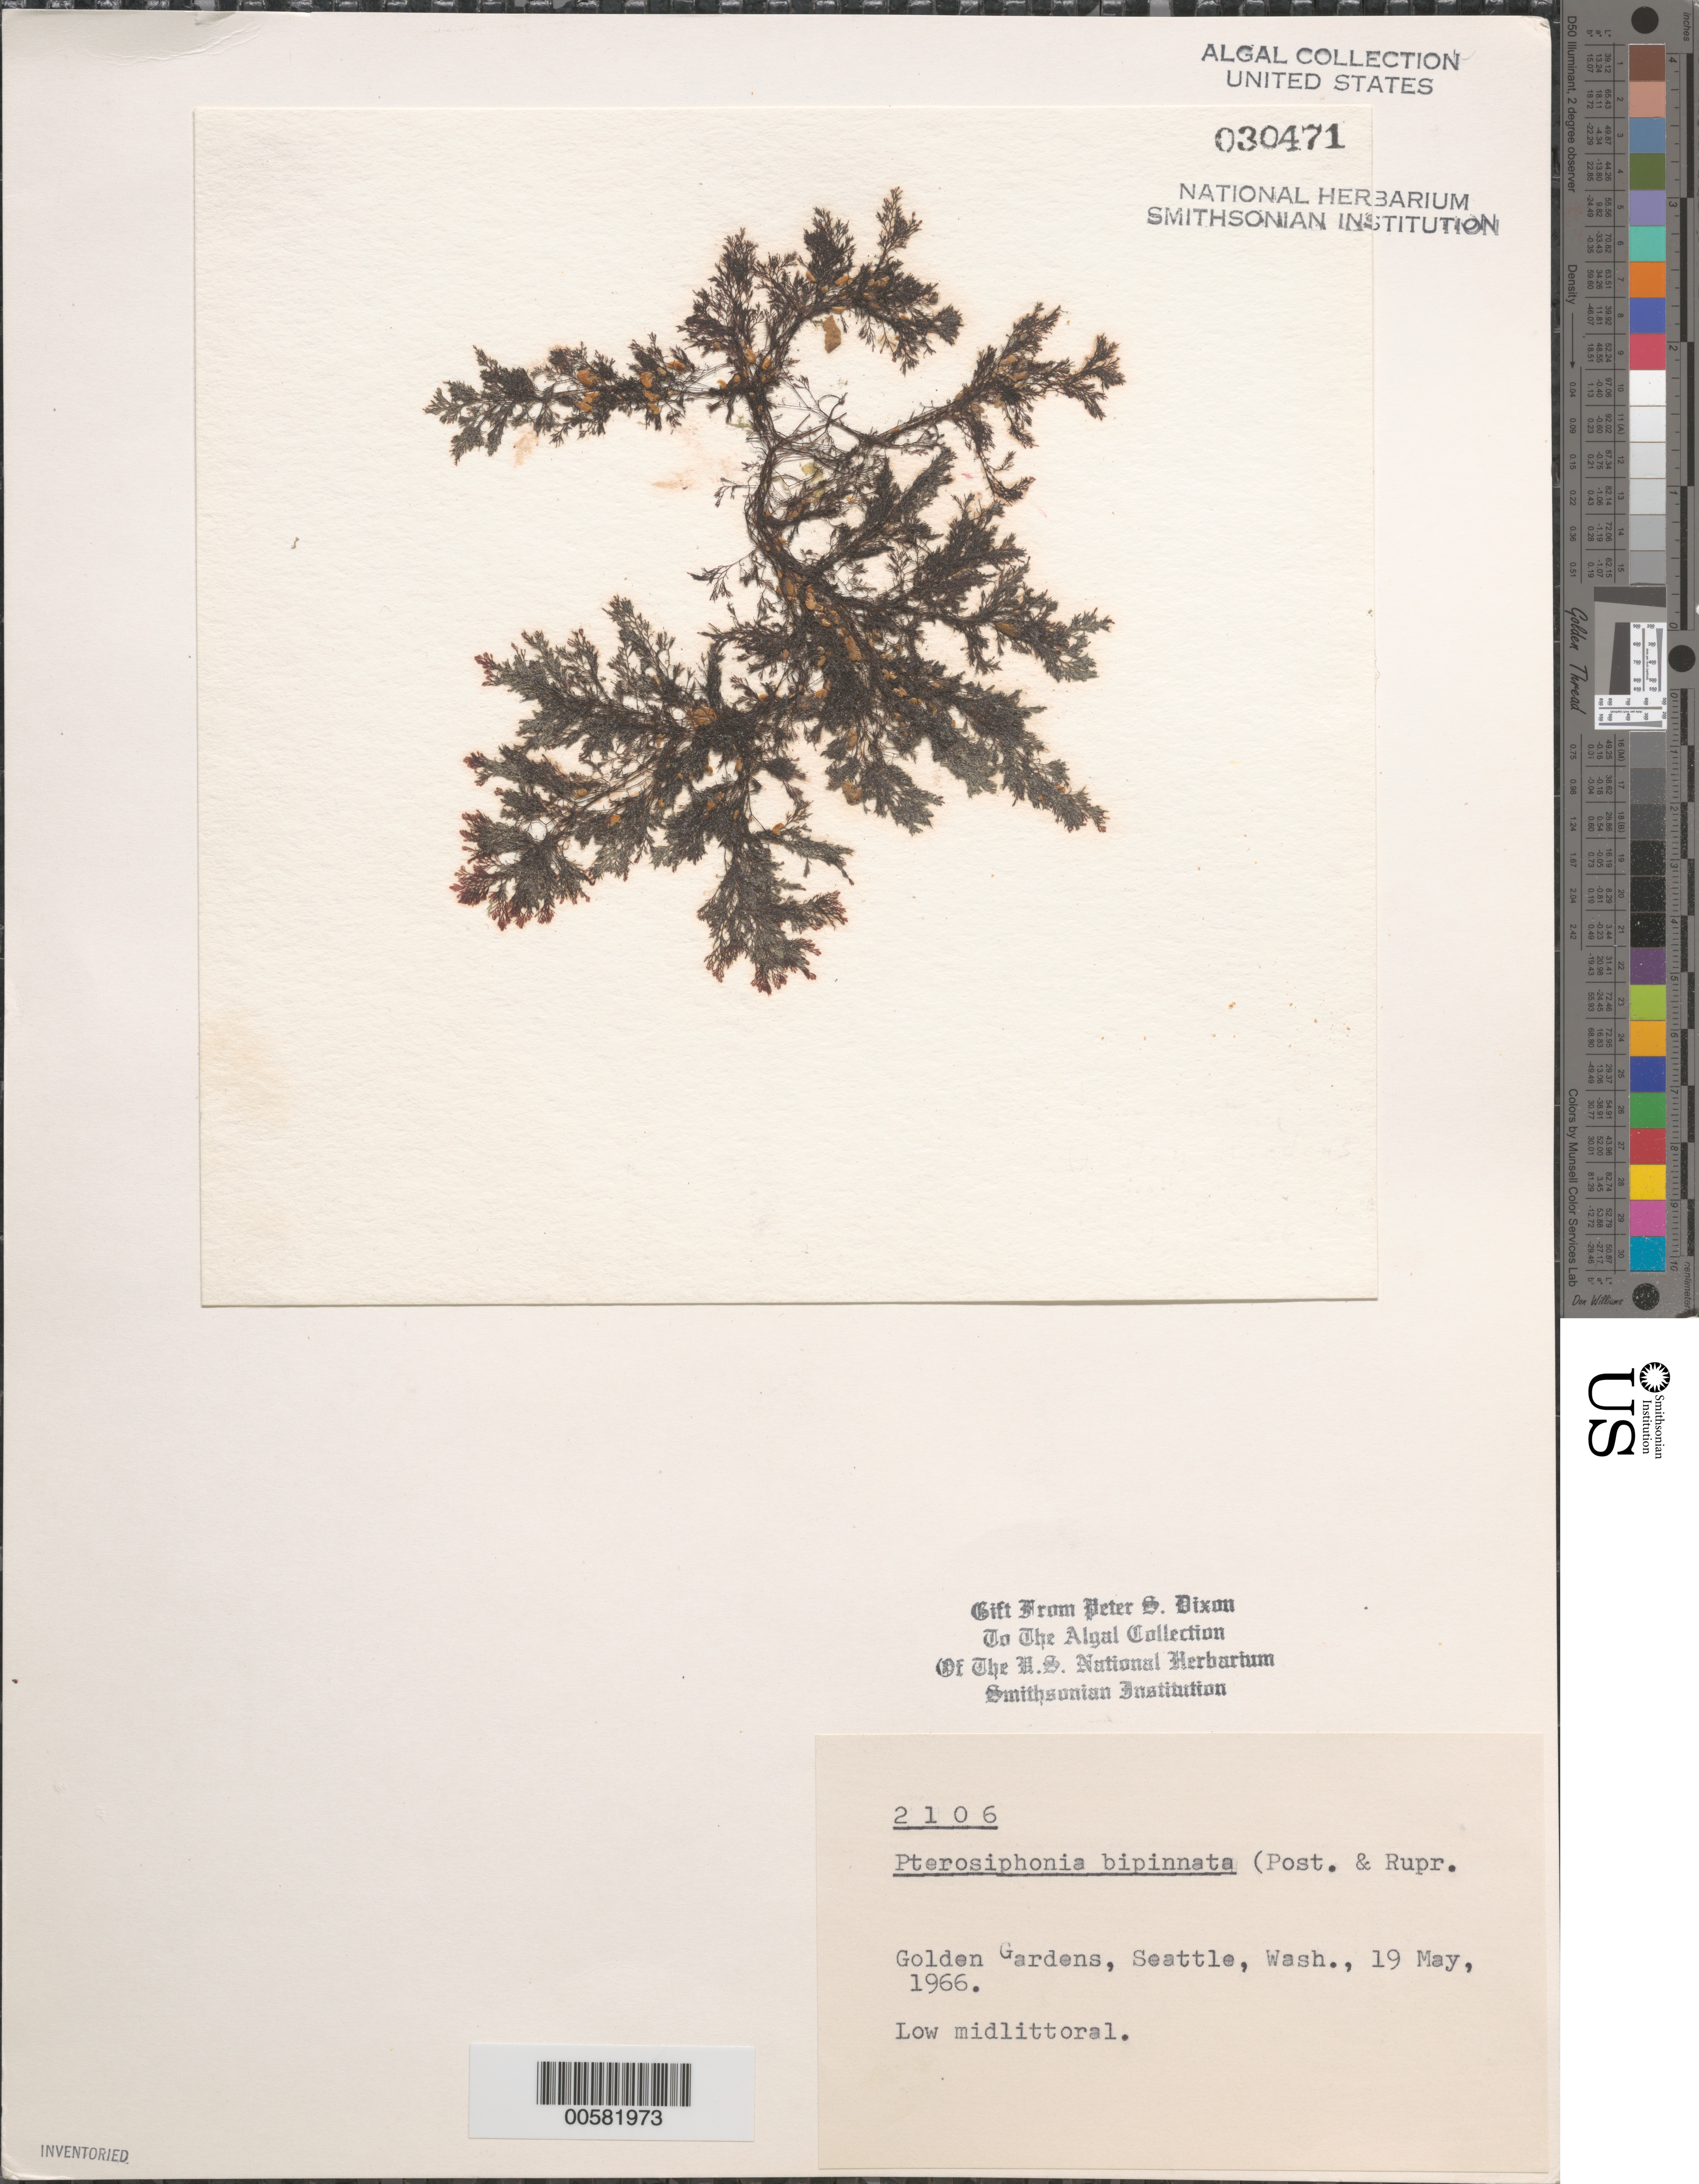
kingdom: Plantae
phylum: Rhodophyta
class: Florideophyceae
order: Ceramiales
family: Rhodomelaceae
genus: Savoiea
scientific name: Savoiea bipinnata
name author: (Postels & Rupr.) M.J. Wynne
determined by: Algae name updating Project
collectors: P. S. Dixon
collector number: PSD 2106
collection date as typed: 19 May 1966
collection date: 1966-05-19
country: United States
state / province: Washington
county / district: King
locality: Golden Gardens, Seattle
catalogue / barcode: US 30471